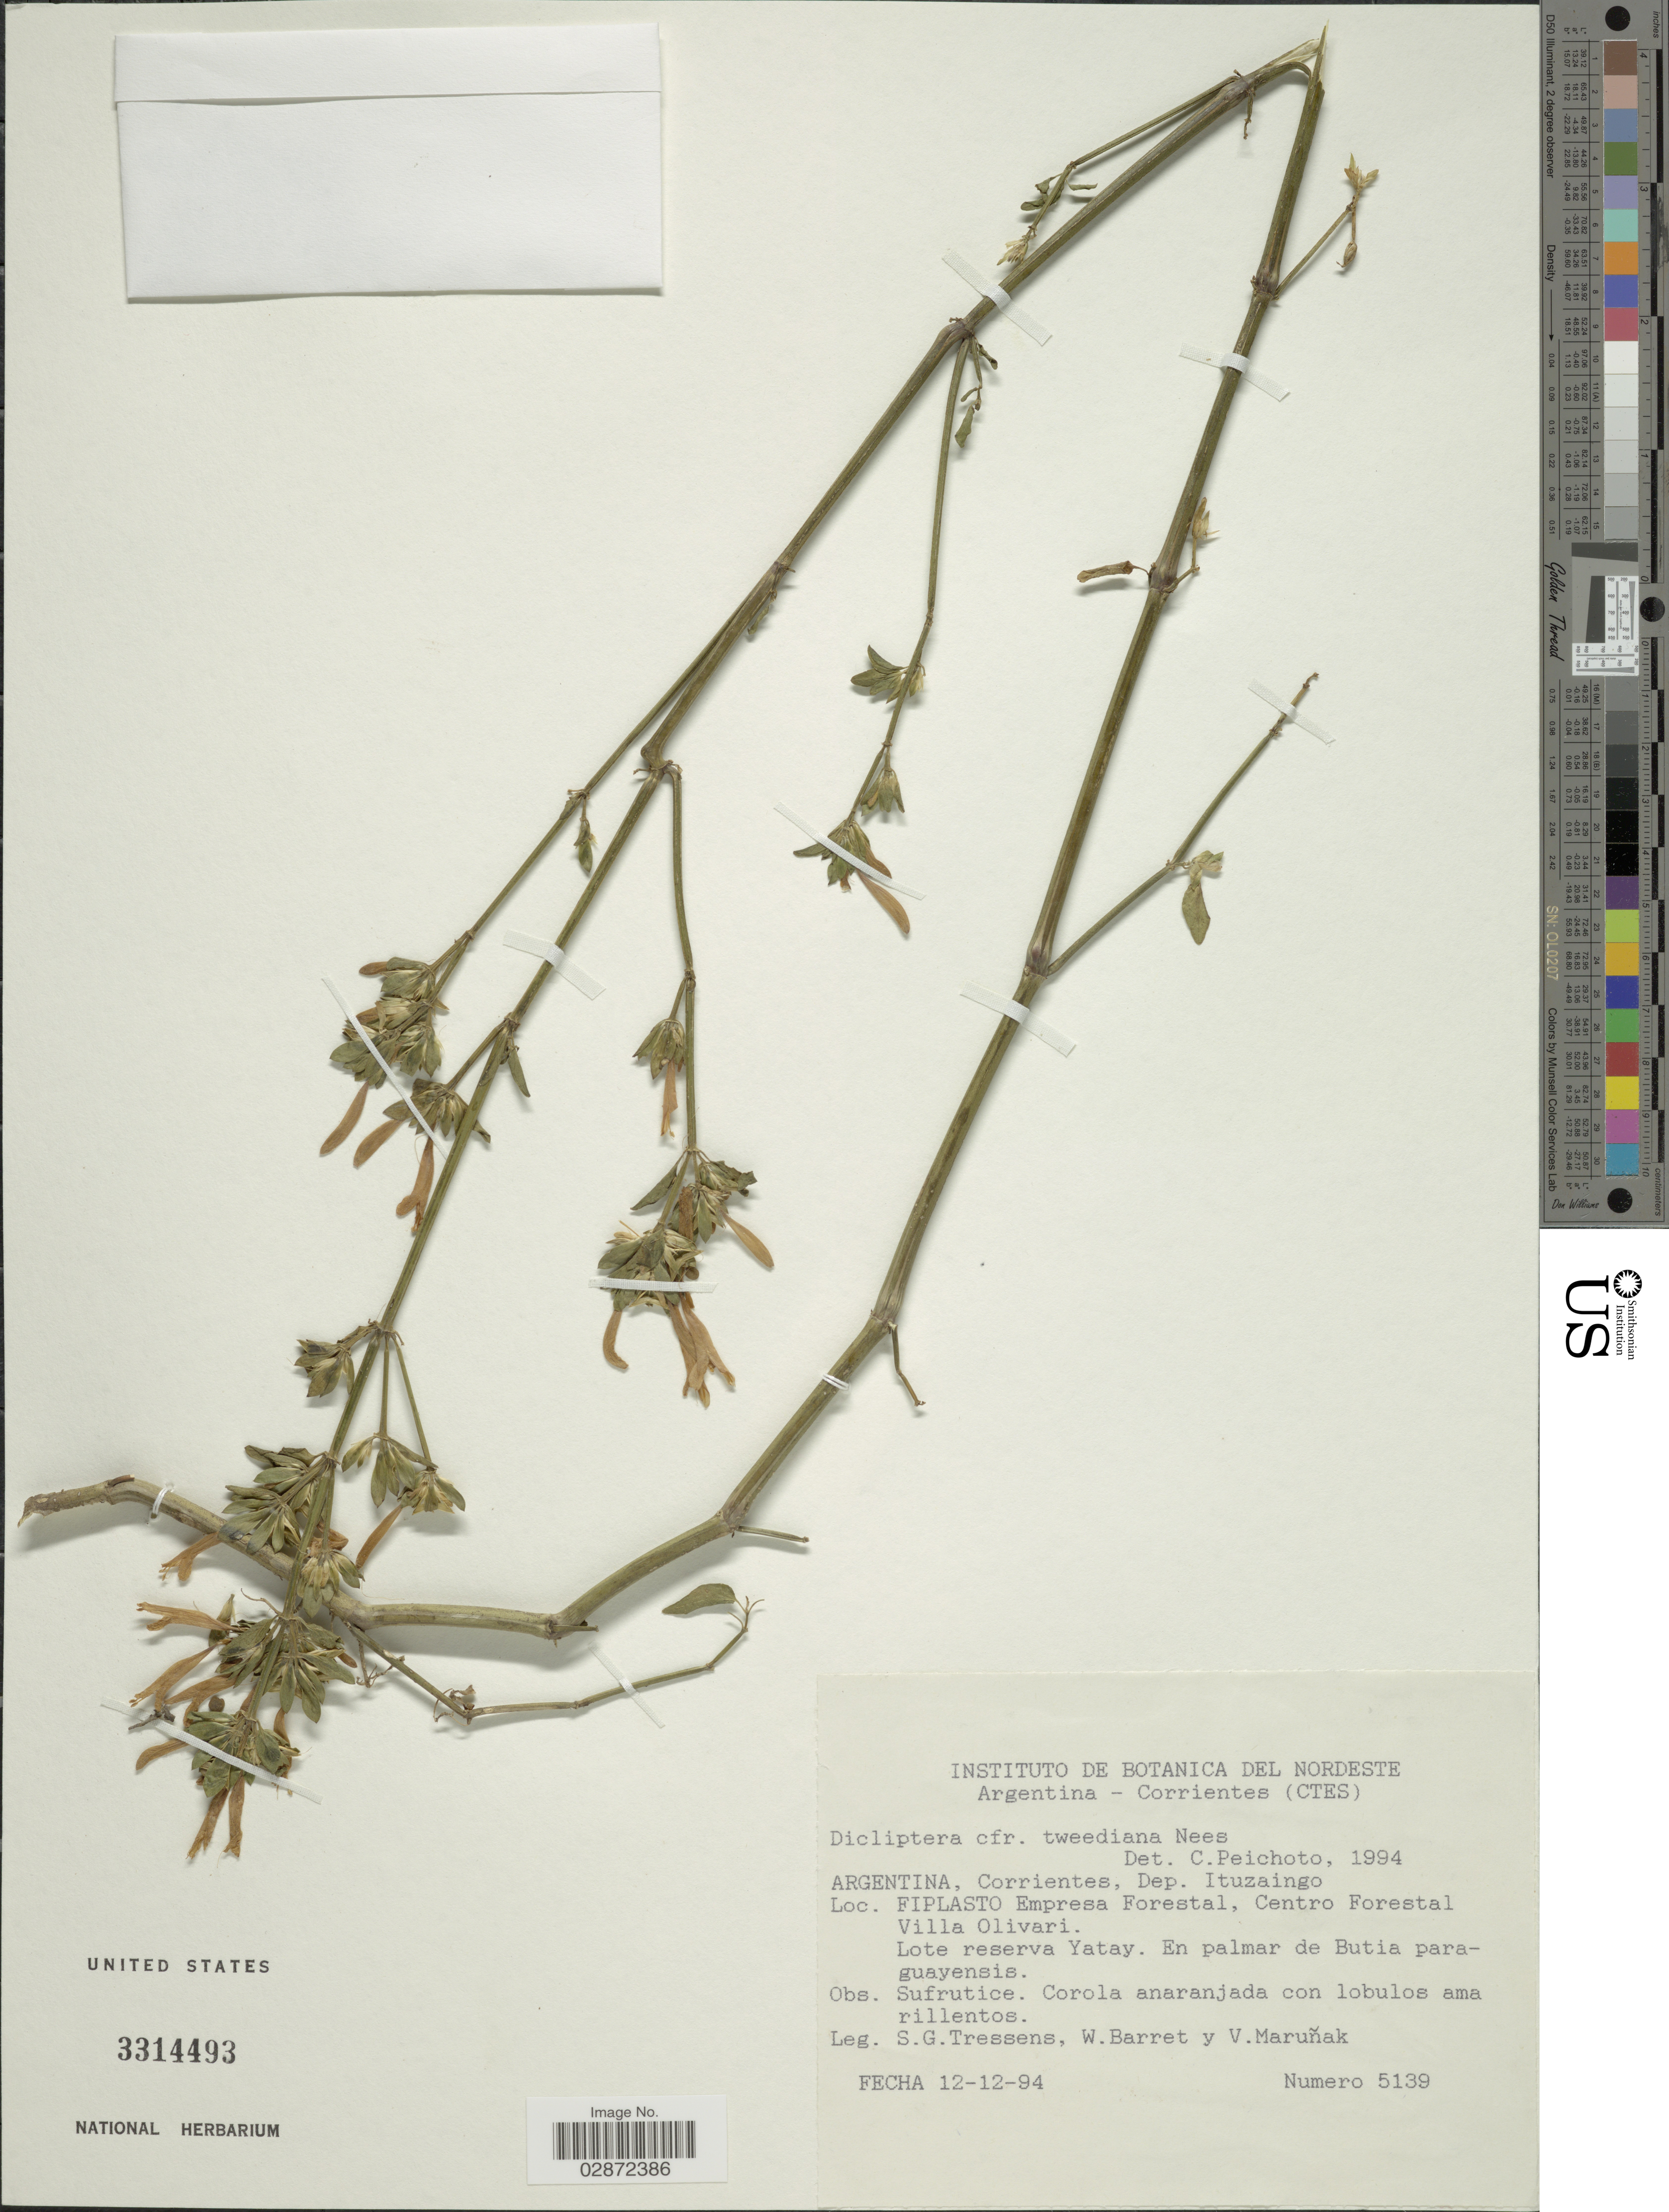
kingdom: Plantae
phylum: Tracheophyta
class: Magnoliopsida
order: Lamiales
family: Acanthaceae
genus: Dicliptera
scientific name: Dicliptera squarrosa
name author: Nees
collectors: S. Tressens, W. H. G. Barrett & V. Maruñak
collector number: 5139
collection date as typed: Transcribed d/m/y: 12/12/94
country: Argentina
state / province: Corrientes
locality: Dep. Ituzaingo. Fiplasto Empresa Forestal, Centro Forestal Villa Olivari.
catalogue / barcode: US 3314493